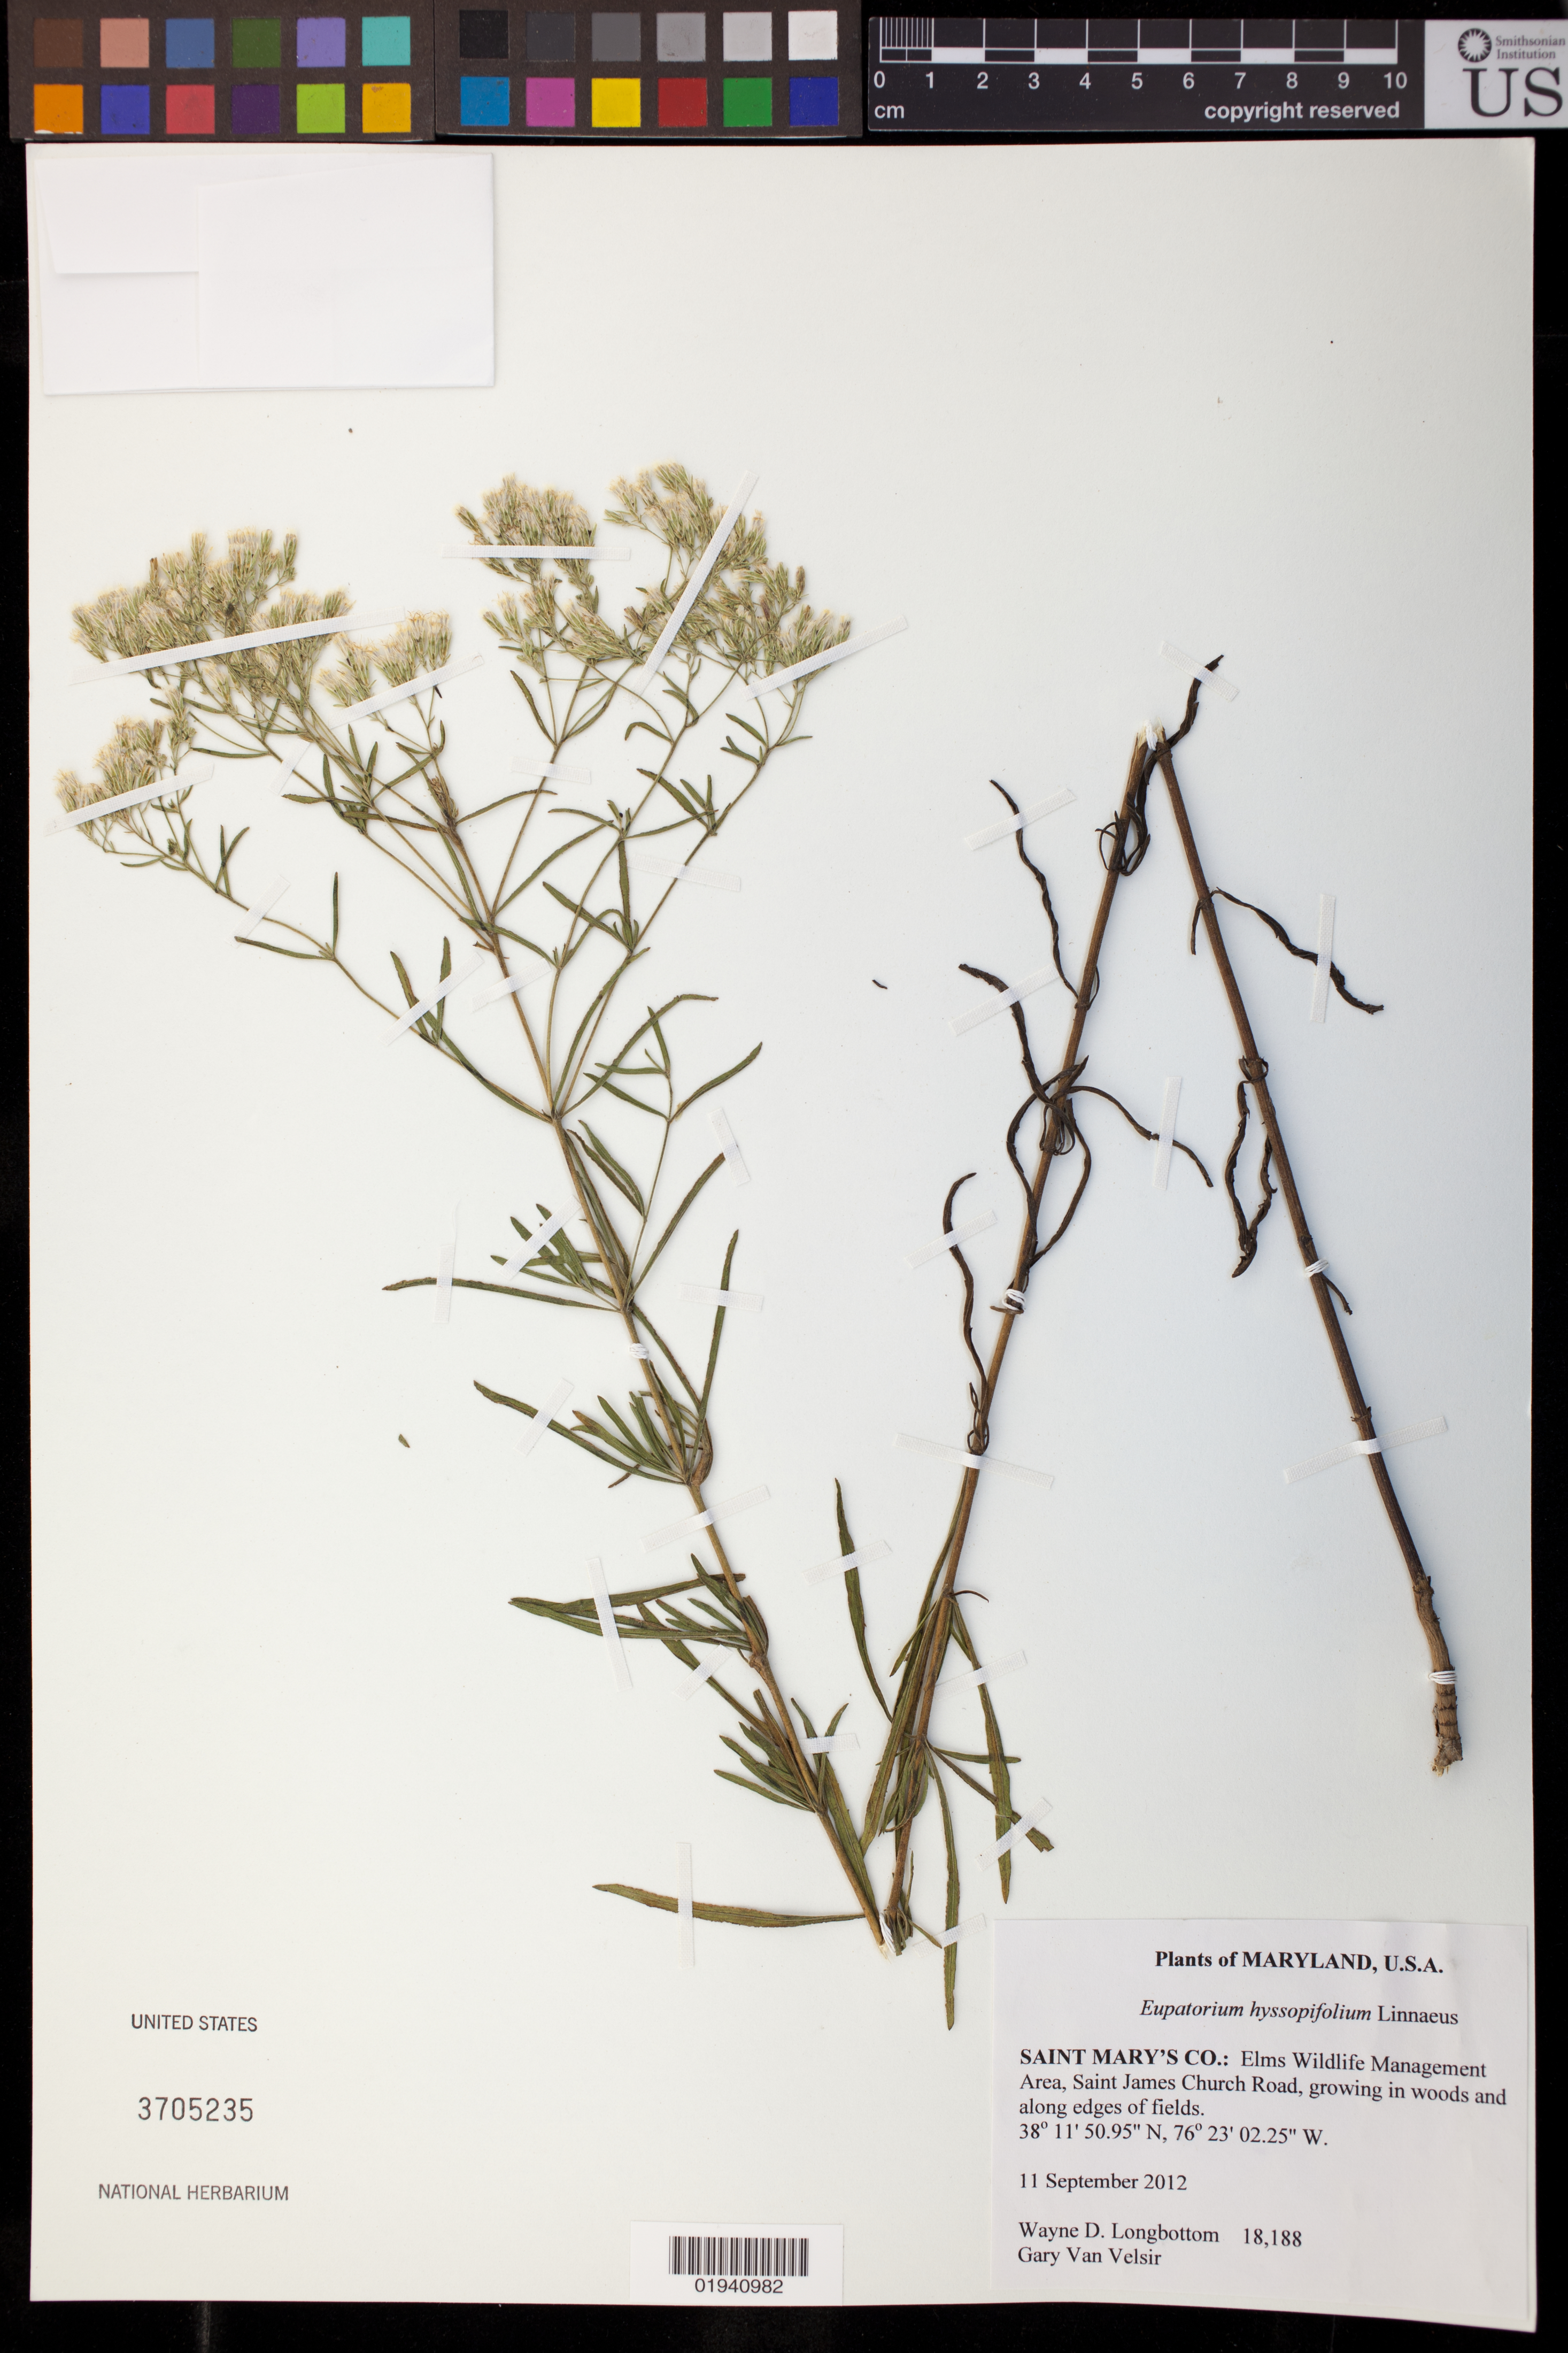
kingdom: Plantae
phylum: Tracheophyta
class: Magnoliopsida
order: Asterales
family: Asteraceae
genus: Eupatorium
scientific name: Eupatorium hyssopifolium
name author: L.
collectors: W. D. Longbottom & G. Van Velsir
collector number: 18188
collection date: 2012-09-11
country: United States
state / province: Maryland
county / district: St. Mary's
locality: Saint Mary's Co.: Elms WIldlife Management Area, Saint James Church Road.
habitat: growing in woods and along edges of fields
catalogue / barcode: US 3705235